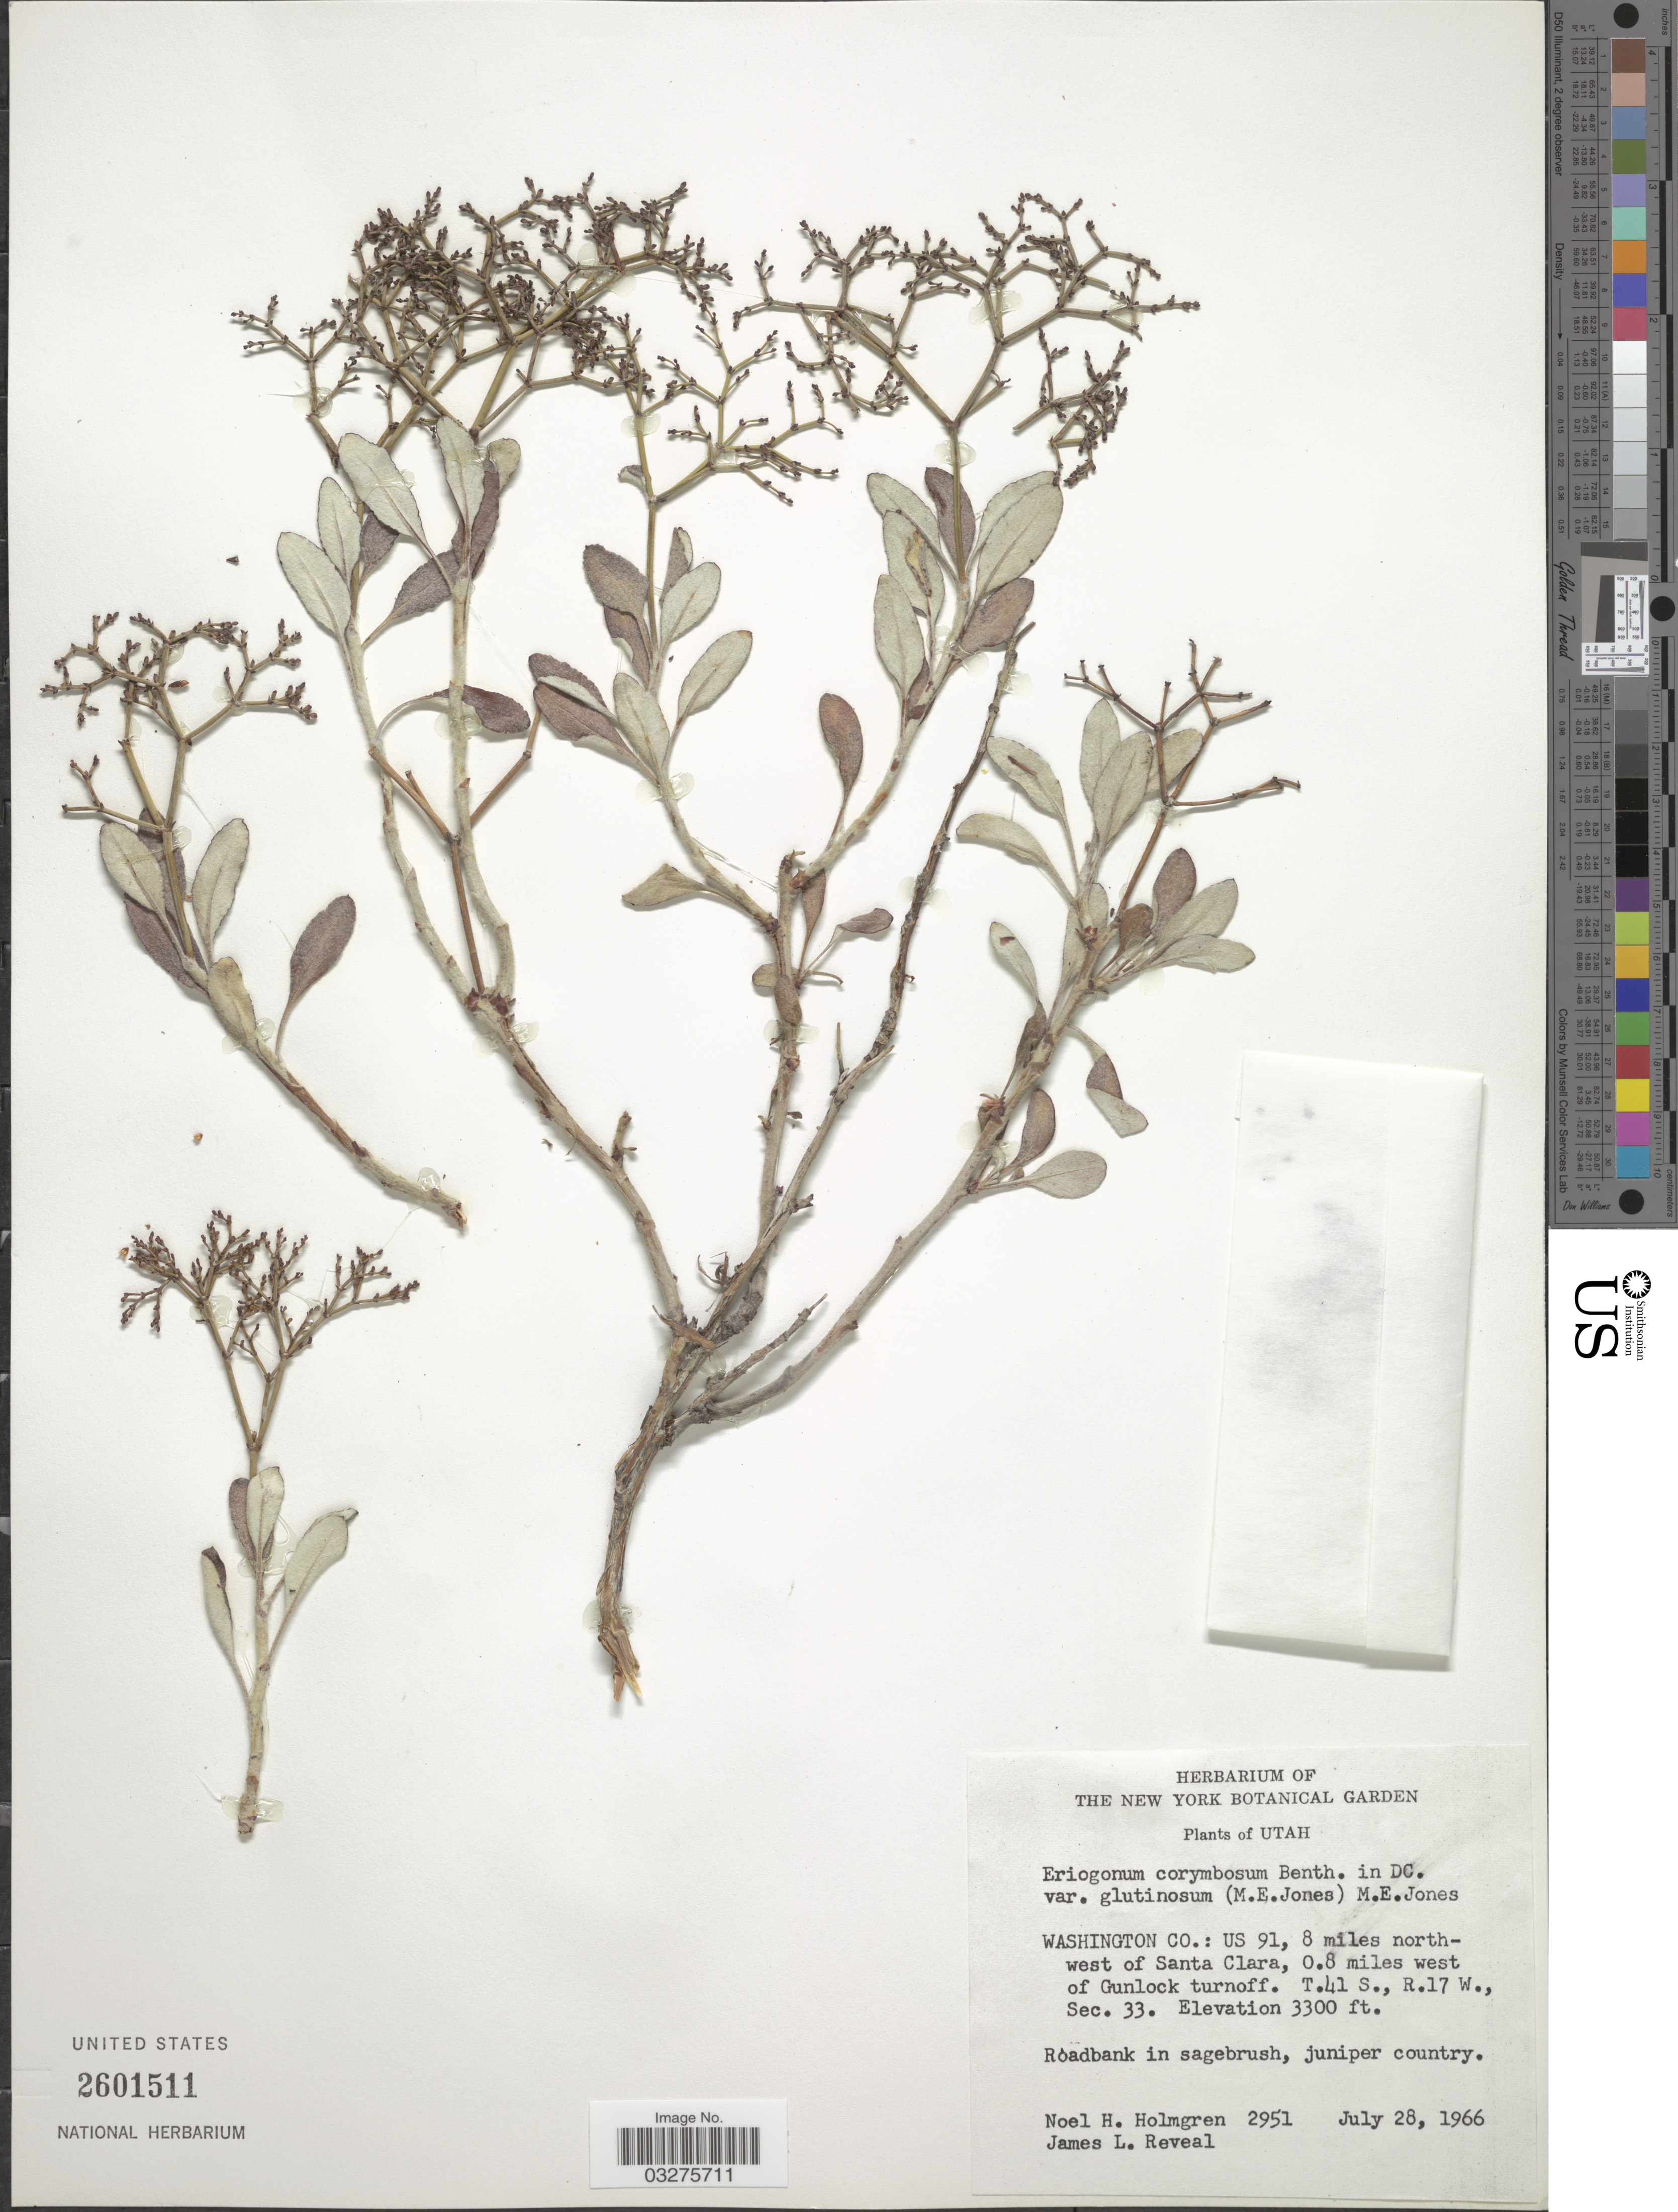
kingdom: Plantae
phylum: Tracheophyta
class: Magnoliopsida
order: Caryophyllales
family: Polygonaceae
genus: Eriogonum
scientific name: Eriogonum corymbosum var. matthewsiae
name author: Reveal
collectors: N. H. Holmgren & J. L. Reveal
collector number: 2951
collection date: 1966-07-28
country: United States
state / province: Utah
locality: Washington Co.: US 91, 8 miles northwest of Santa Clara, 0.8 miles west of Gunlock turnoff. T.41 S., R.17 W., Sec. 33.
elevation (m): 1006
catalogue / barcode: US 2601511